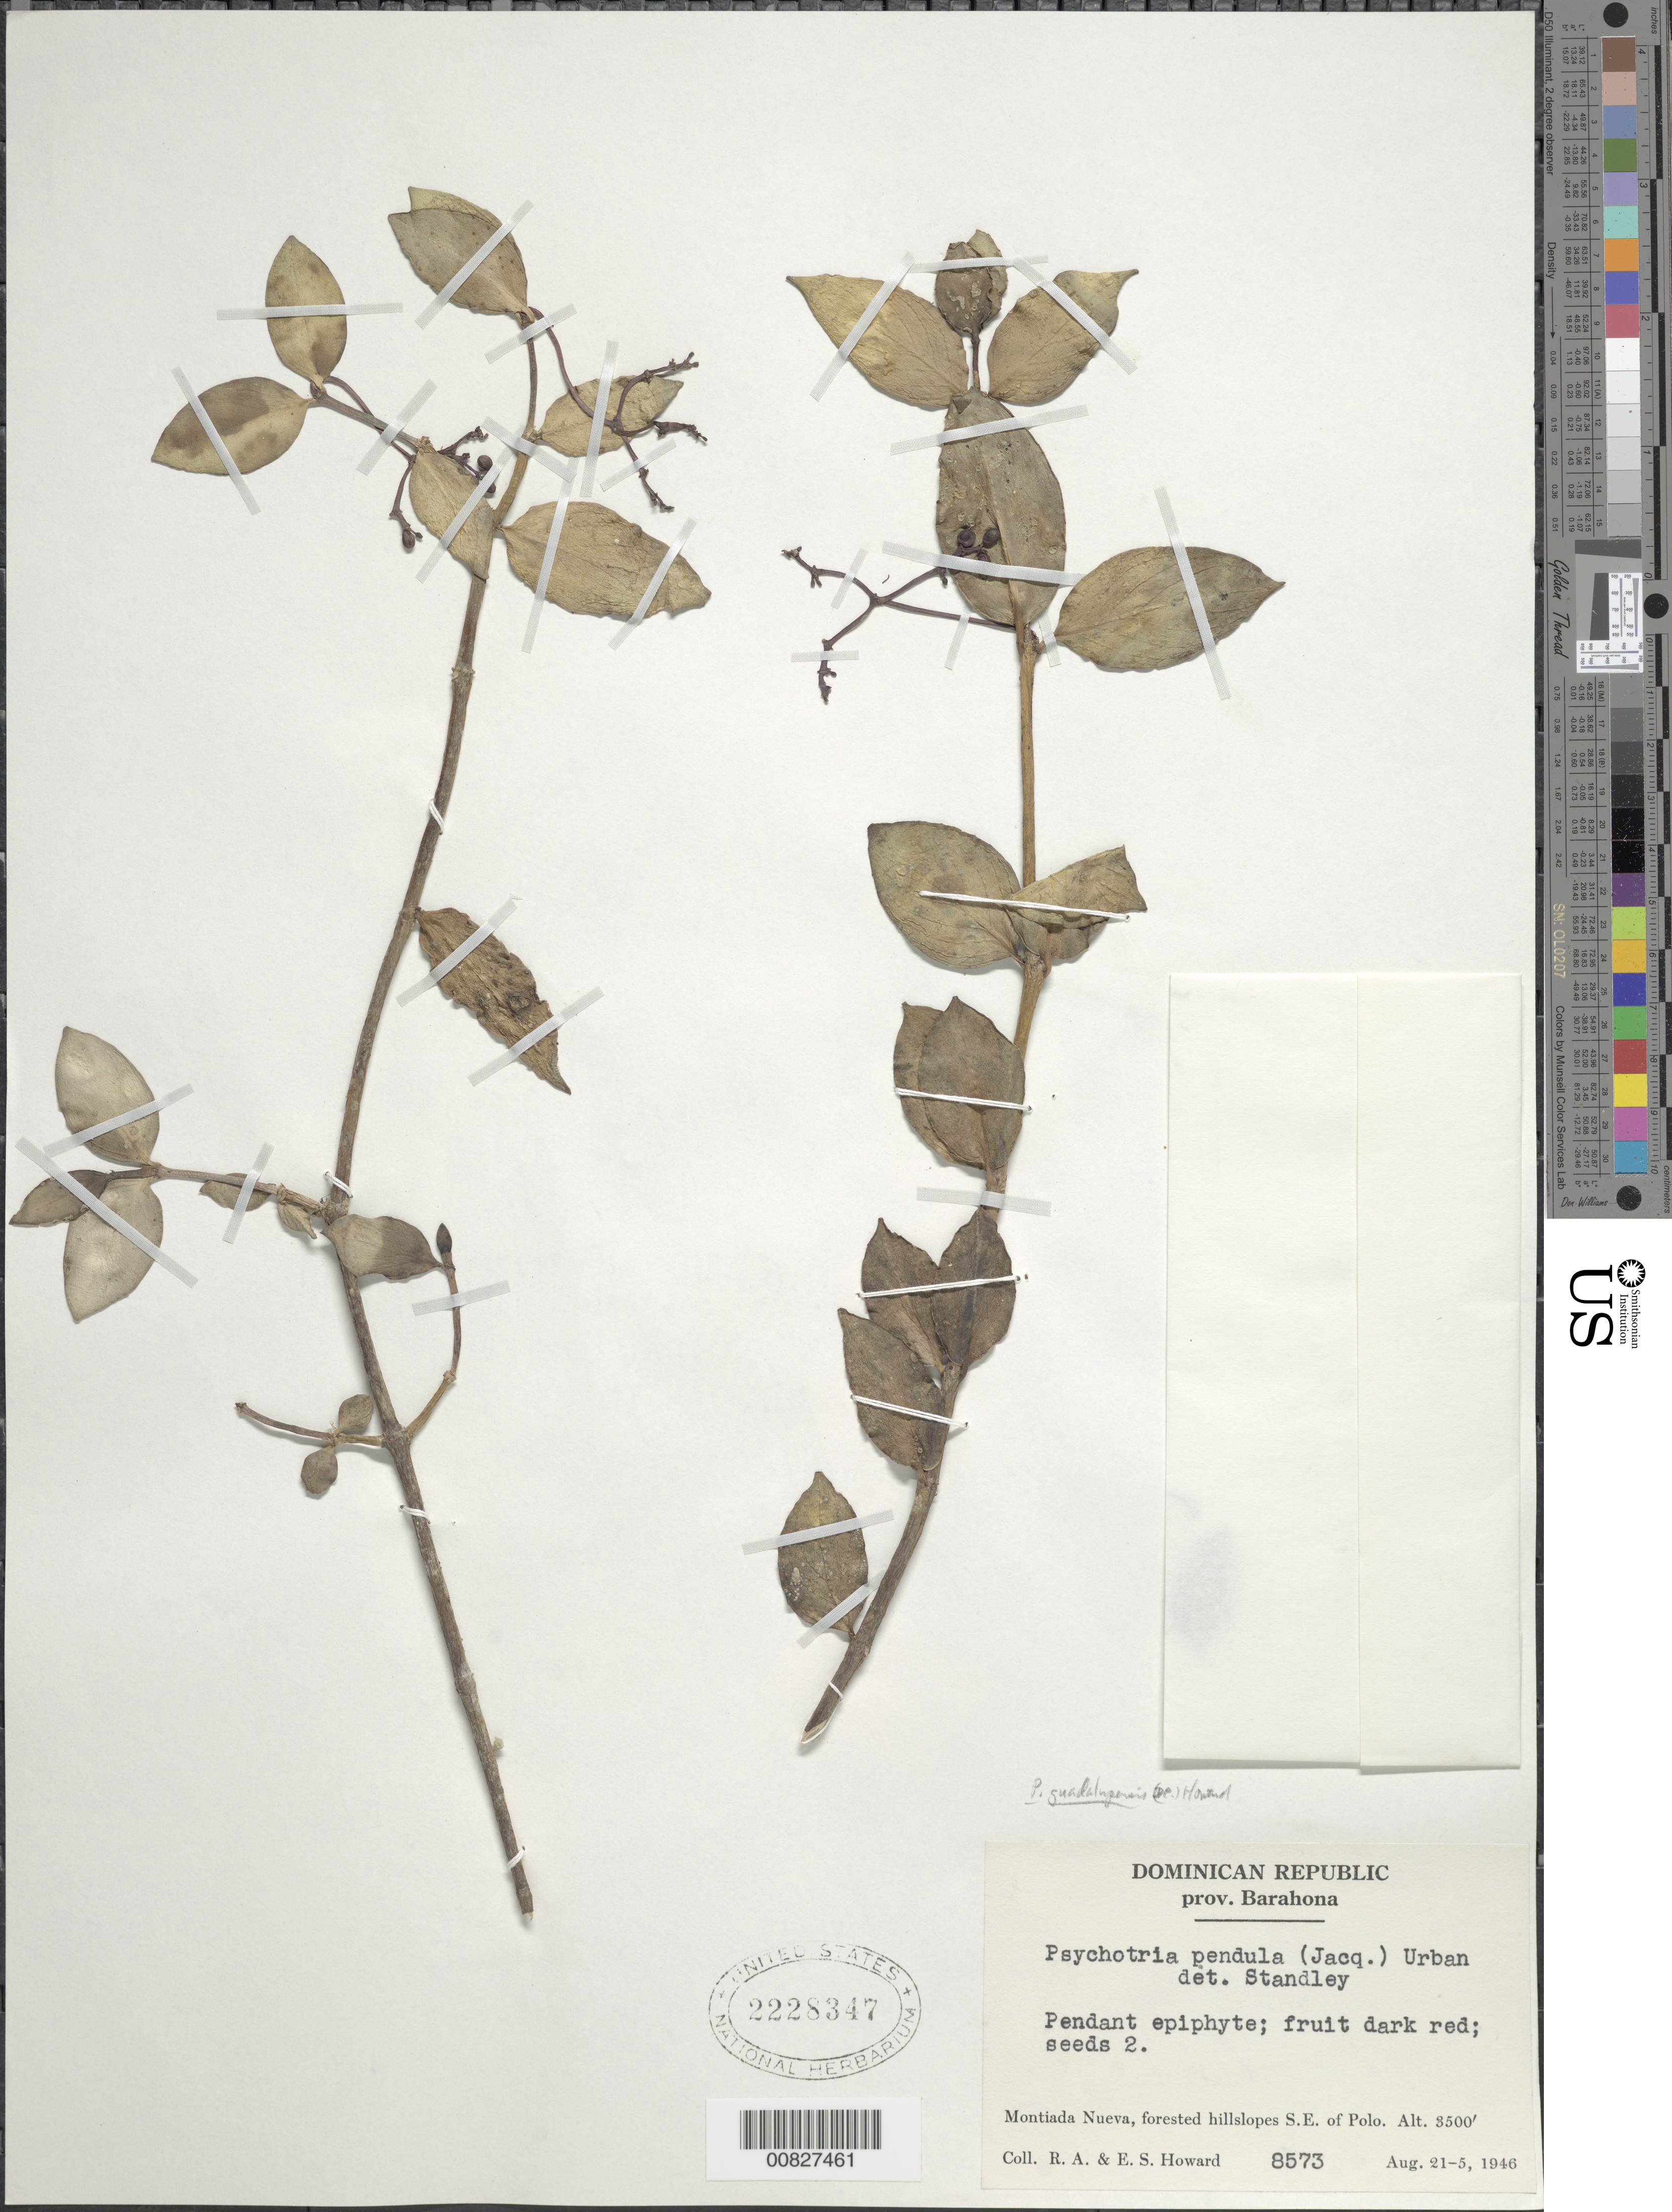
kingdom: Plantae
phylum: Tracheophyta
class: Magnoliopsida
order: Gentianales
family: Rubiaceae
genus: Notopleura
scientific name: Notopleura guadalupensis subsp. tetrapyrena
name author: (Urb.) C.M. Taylor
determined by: Nicolson, Dan H.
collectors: R. A. Howard & E. S. Howard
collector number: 8573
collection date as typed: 21 Aug 1946 to 25 Aug 1946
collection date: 1946-08-21/1946-08-25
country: Dominican Republic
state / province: Barahona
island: Hispaniola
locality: Montiado Nueva, SE of Polo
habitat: Forested hilltops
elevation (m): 1067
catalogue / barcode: US 2228347